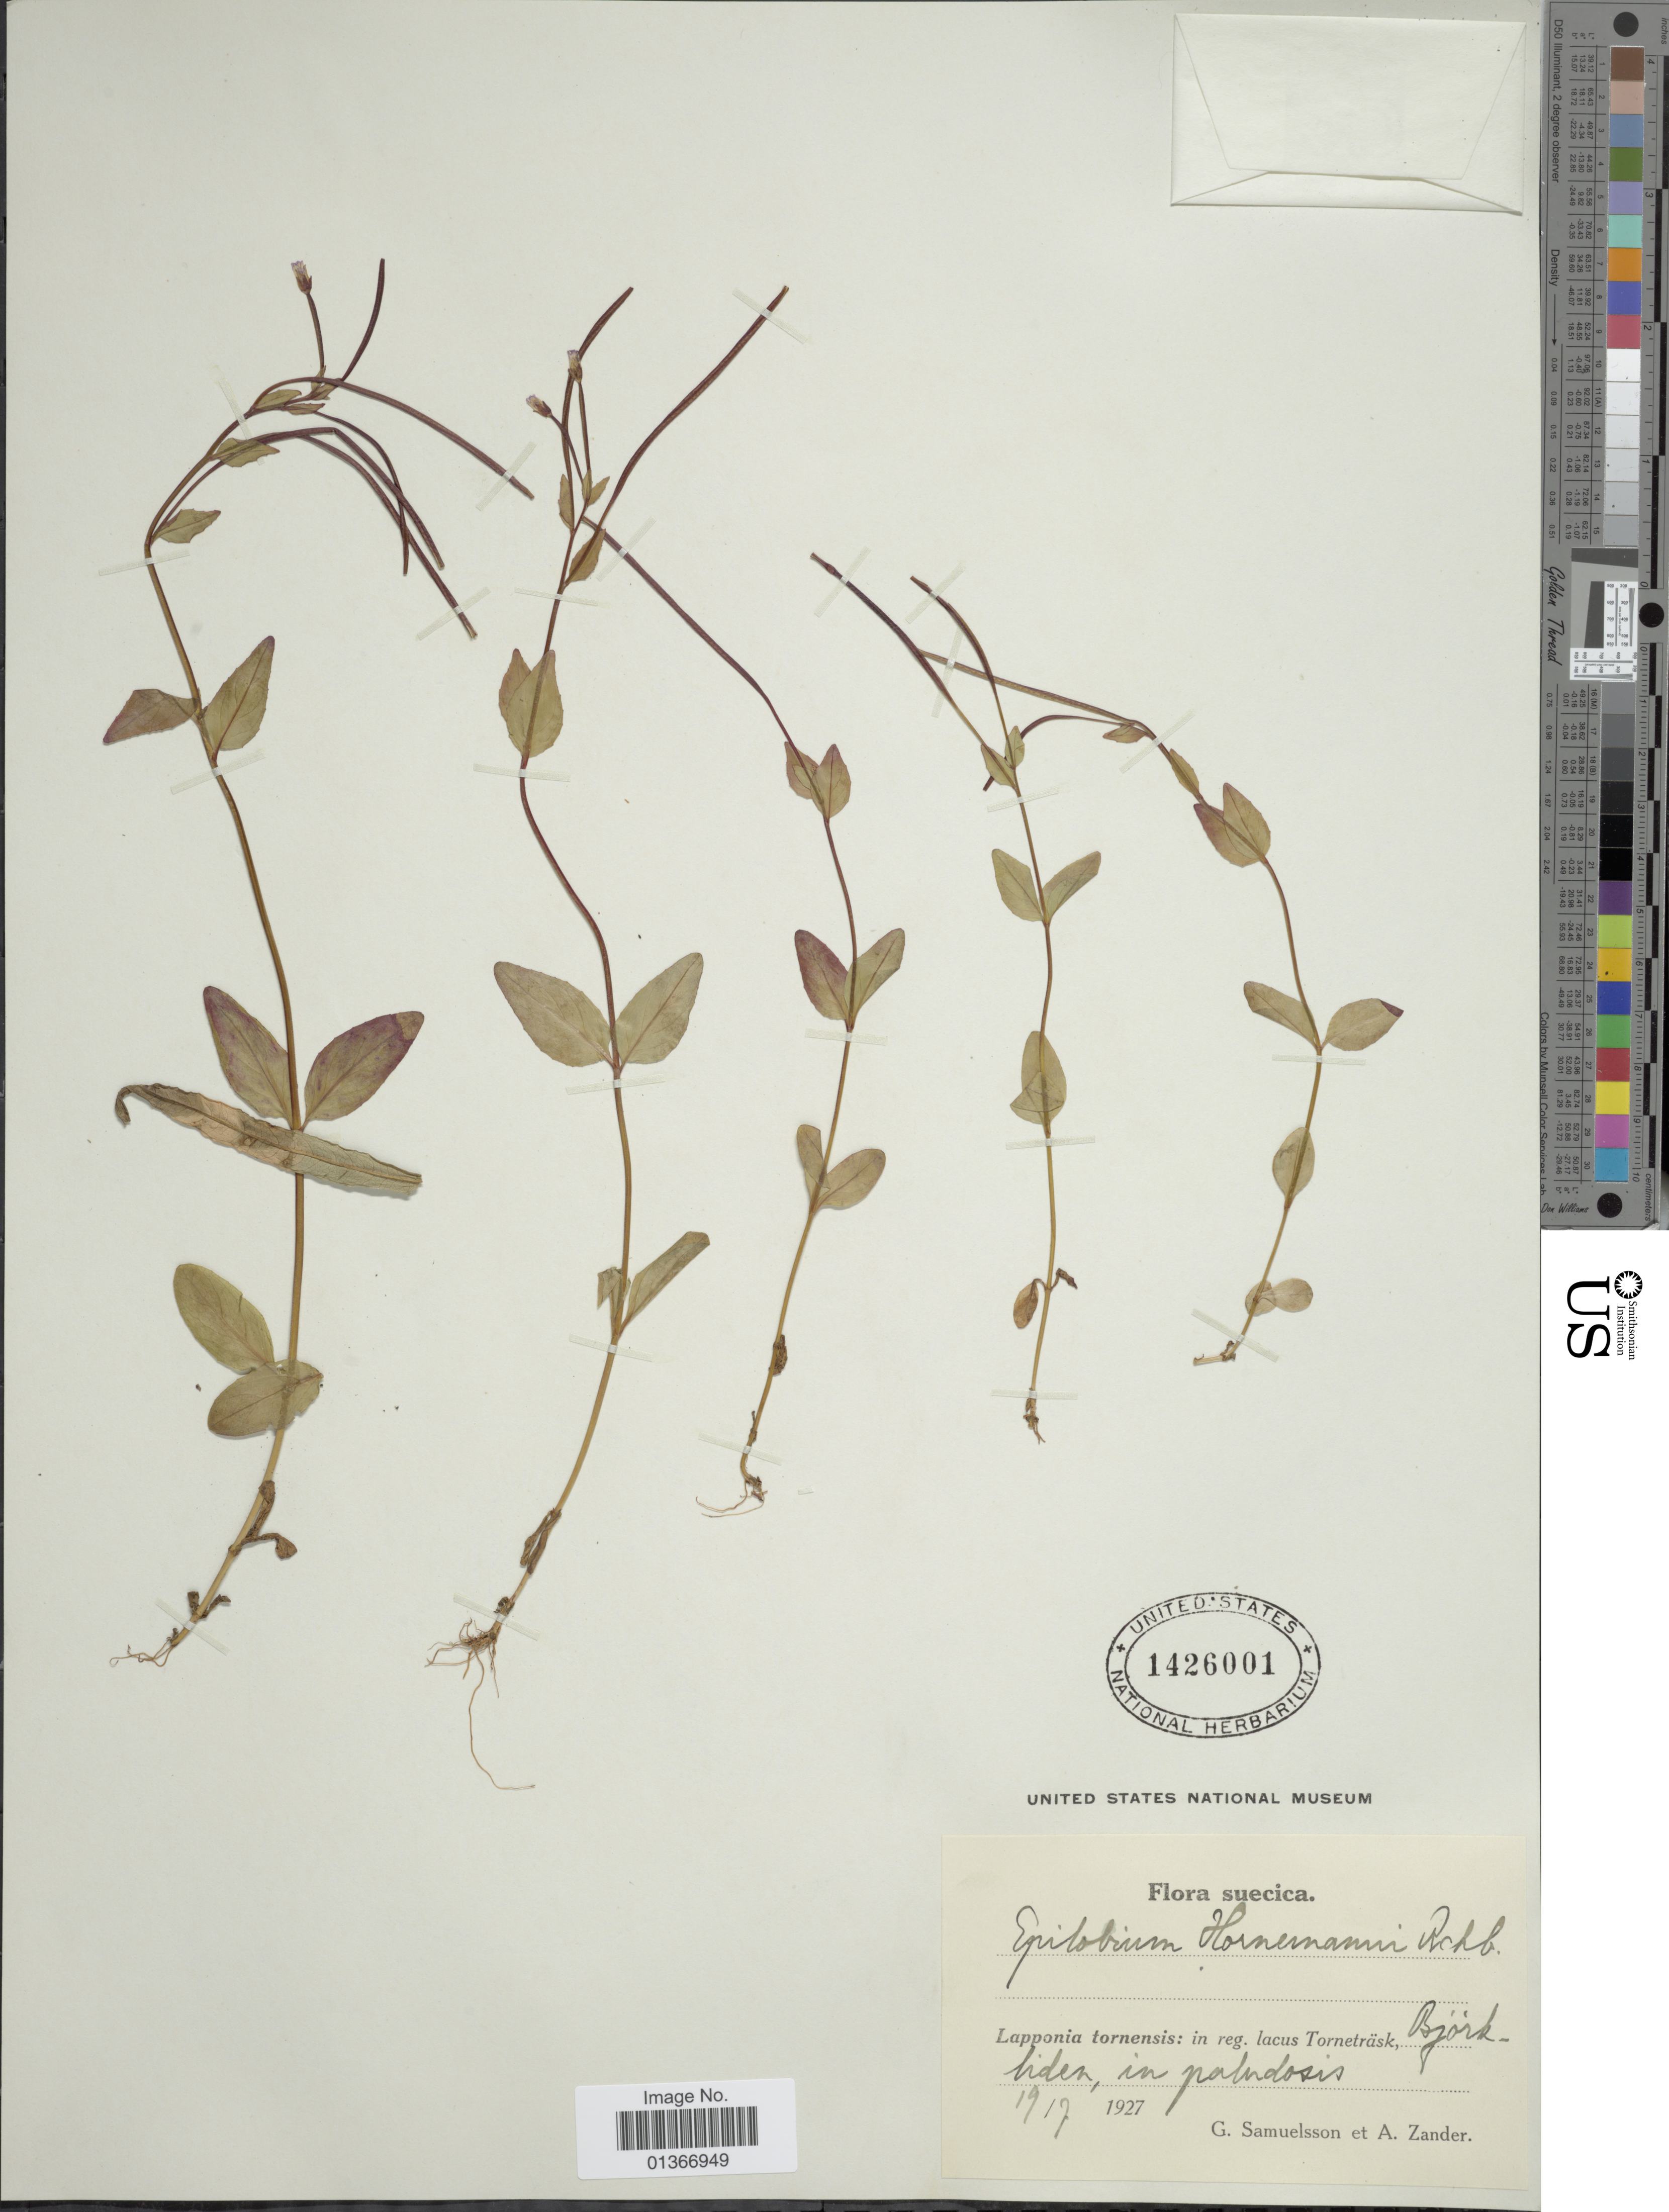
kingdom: Plantae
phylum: Tracheophyta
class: Magnoliopsida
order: Myrtales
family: Onagraceae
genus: Epilobium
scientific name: Epilobium hornemannii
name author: Rchb.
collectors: G. Samuelsson & A. Zander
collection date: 1927-07-19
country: Sweden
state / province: Norrbotten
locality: Björkliden, in paludosis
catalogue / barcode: US 1426001